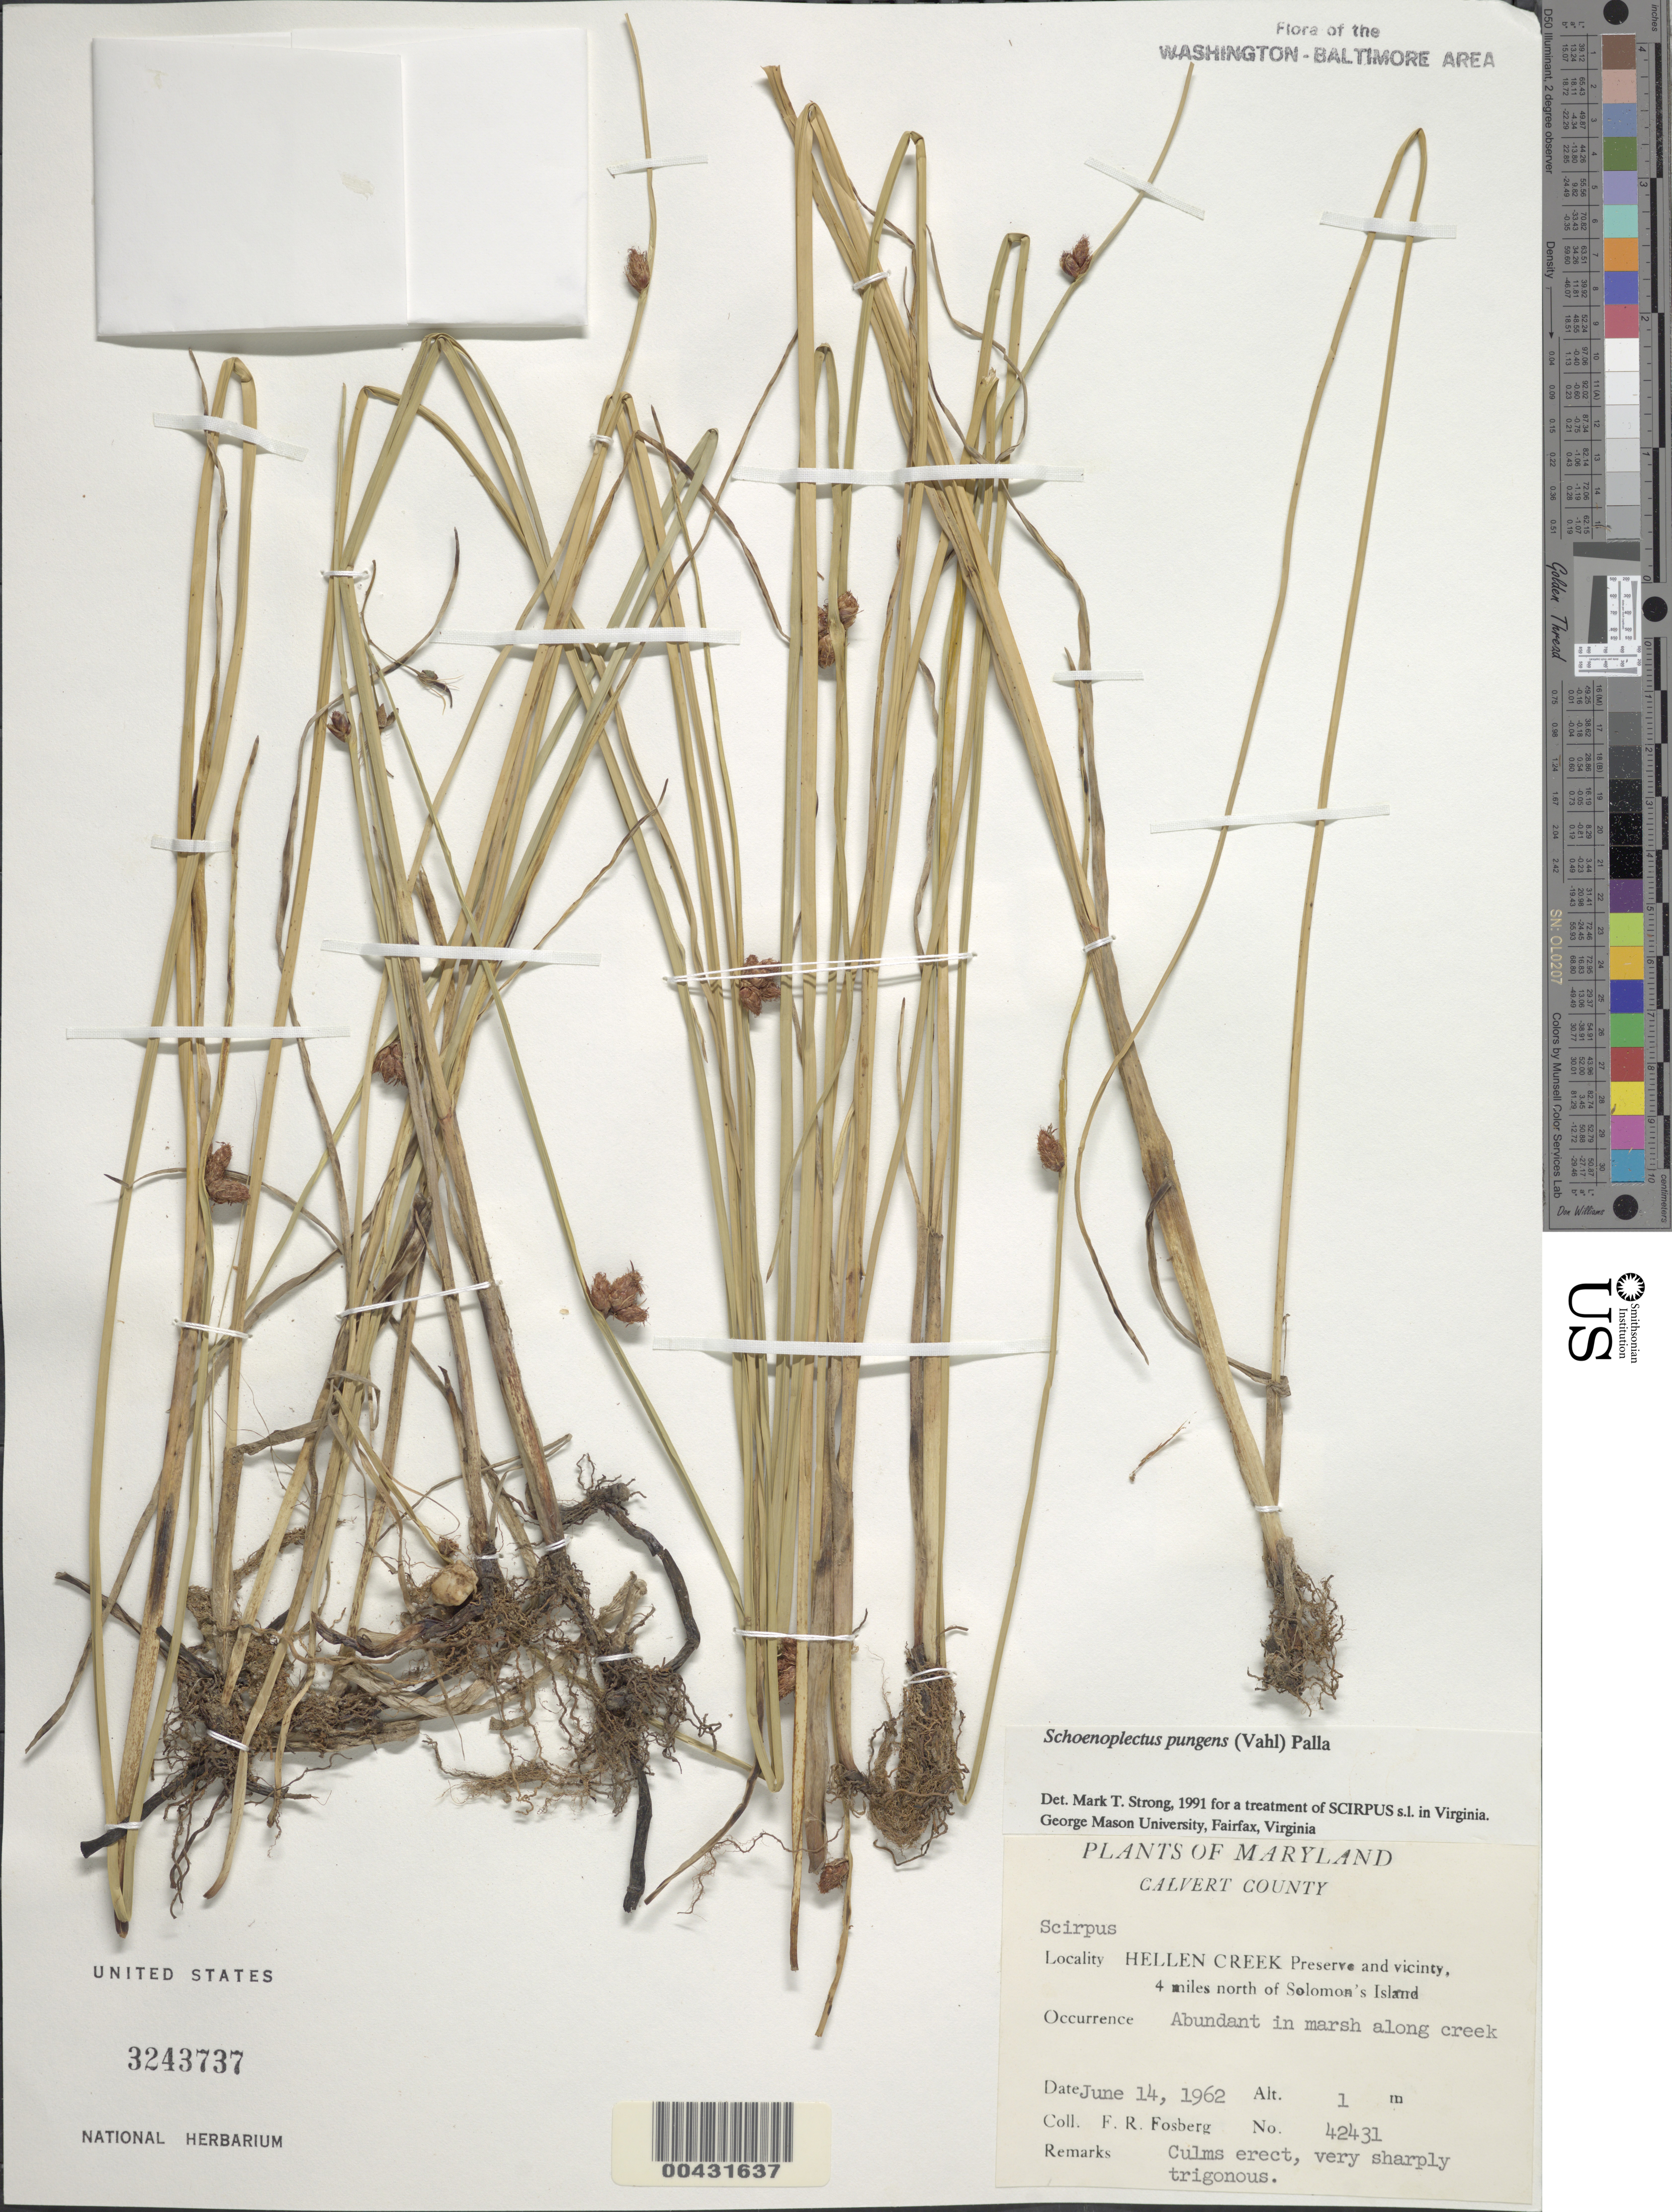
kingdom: Plantae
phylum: Tracheophyta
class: Liliopsida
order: Poales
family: Cyperaceae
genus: Schoenoplectus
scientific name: Schoenoplectus pungens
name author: (Vahl) Palla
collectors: F. R. Fosberg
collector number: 42431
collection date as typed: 14 Jun 1962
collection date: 1962-06-14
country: United States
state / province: Maryland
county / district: Calvert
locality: Hellen Creek Preserve, N of Solomon's Island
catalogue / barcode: US 3243737